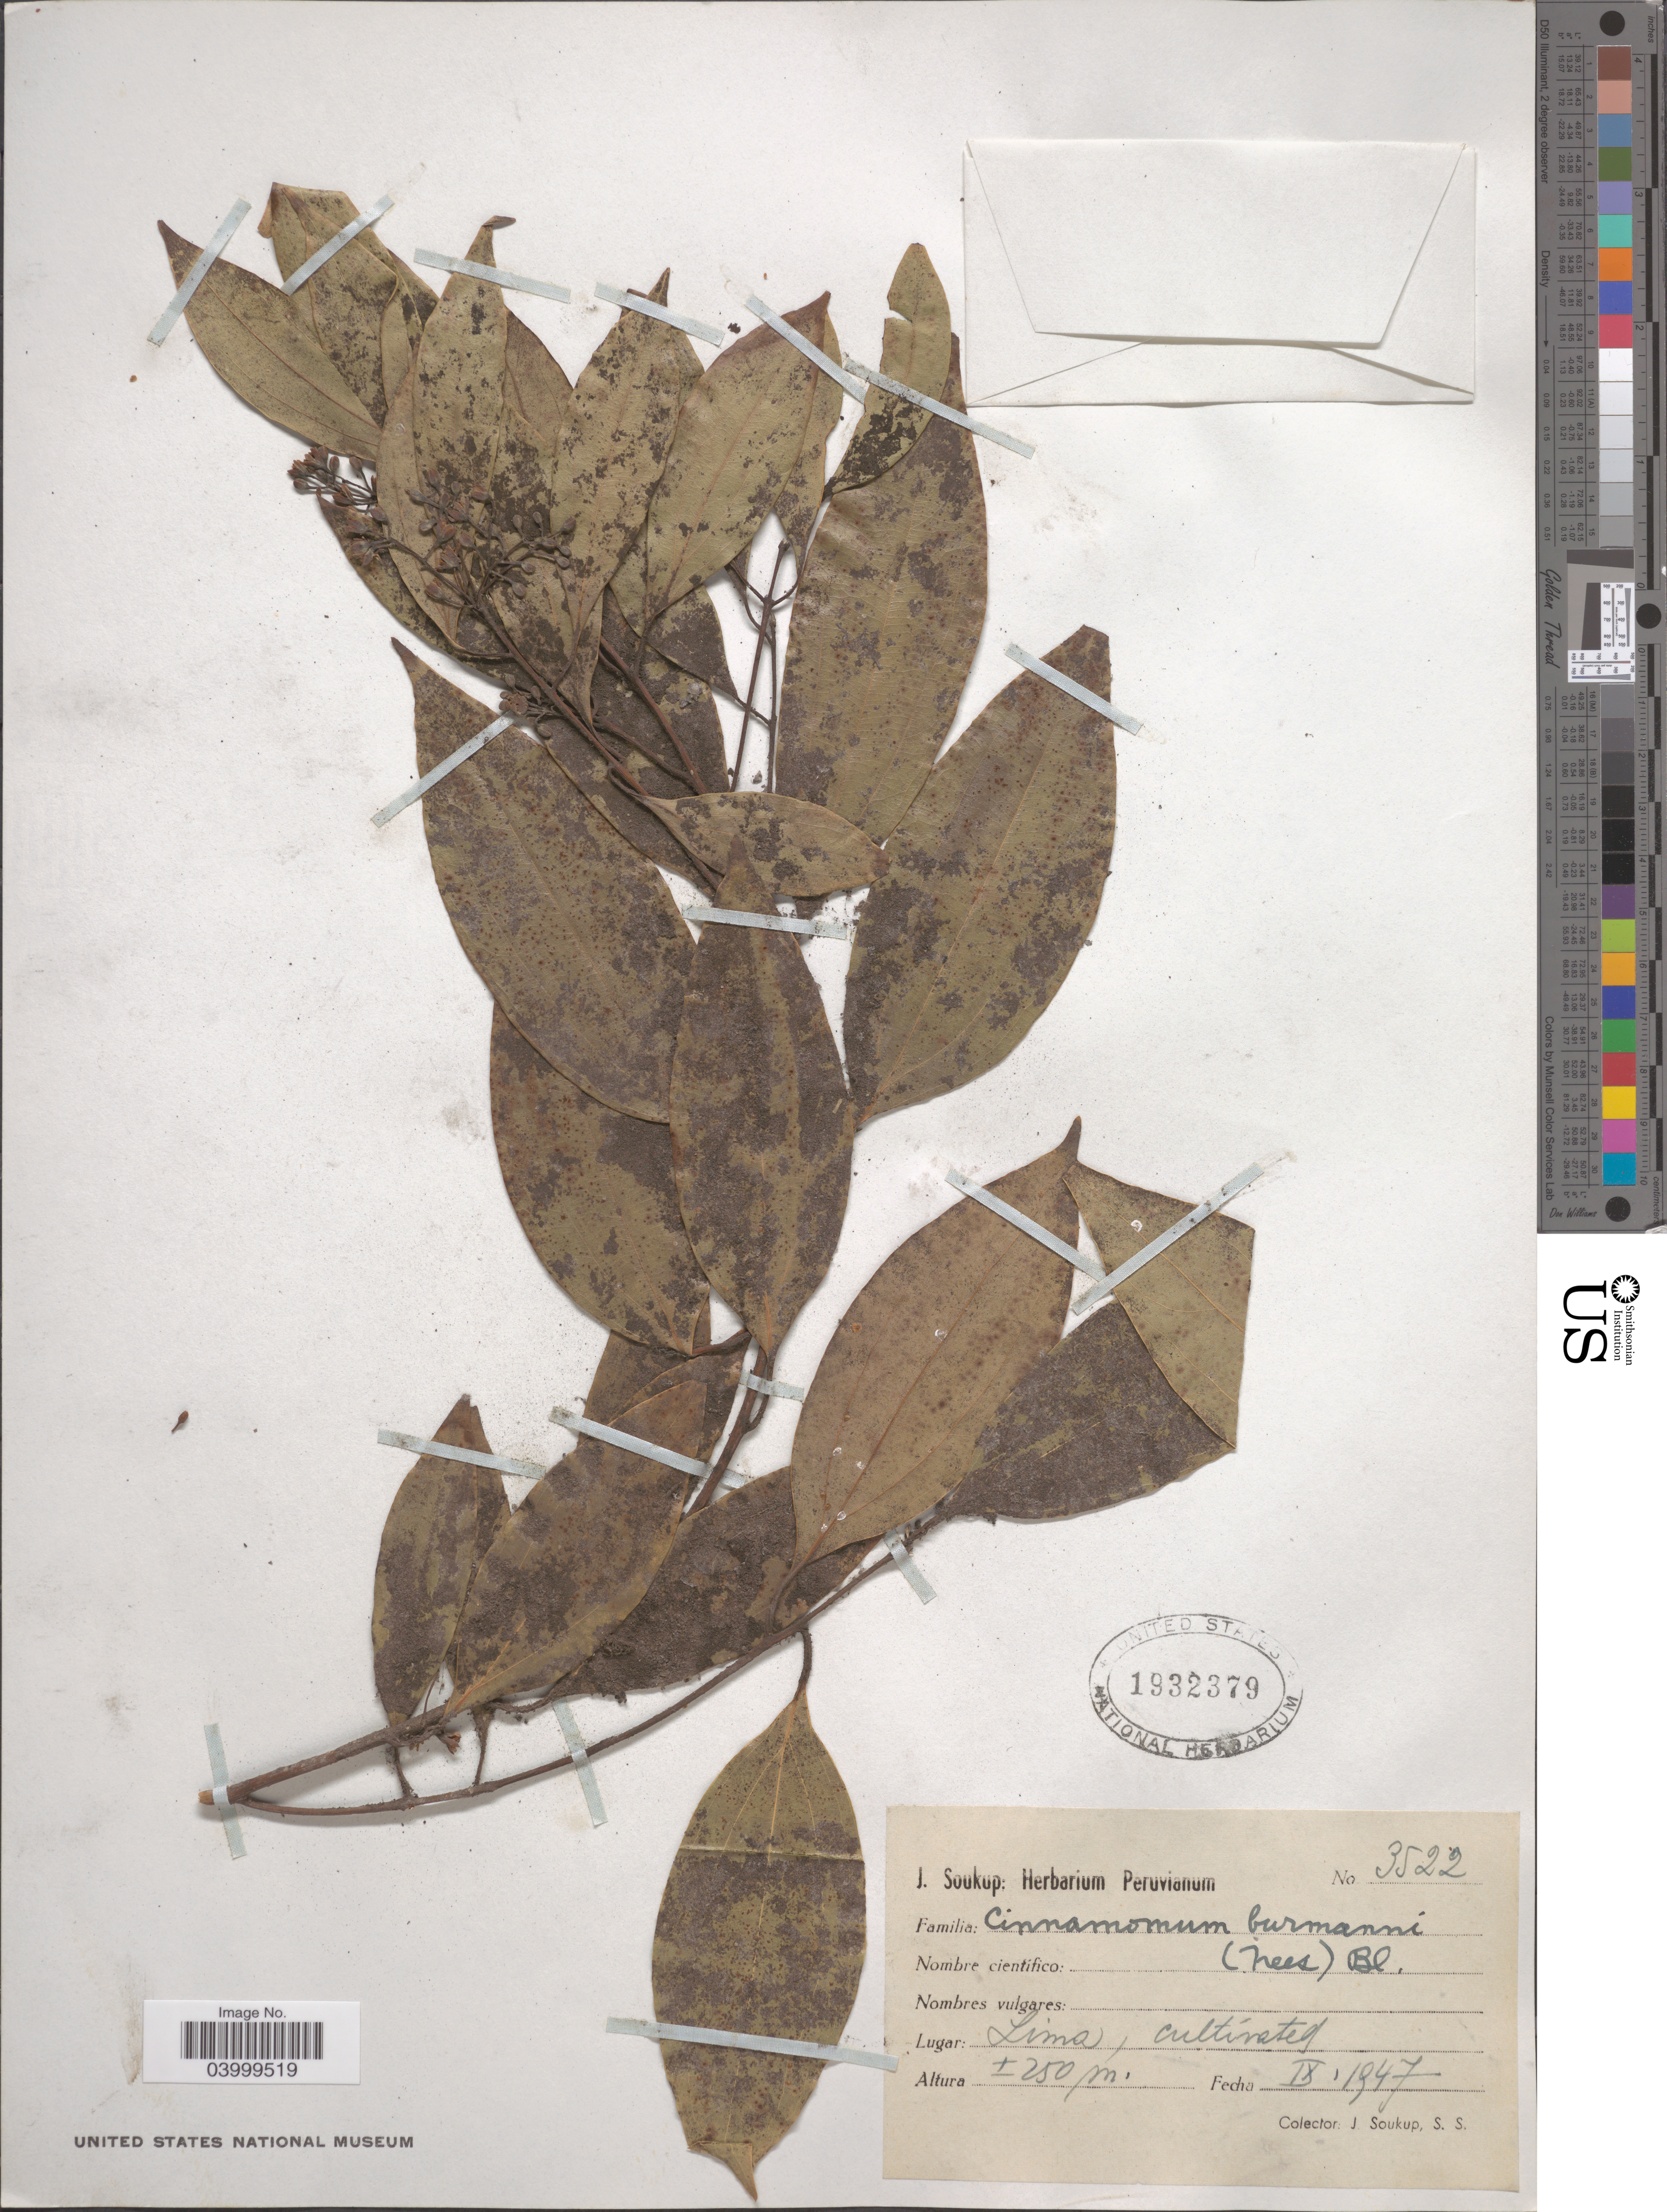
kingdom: Plantae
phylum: Tracheophyta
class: Magnoliopsida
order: Laurales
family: Lauraceae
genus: Cinnamomum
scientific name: Cinnamomum burmannii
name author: (Nees & T. Nees) Blume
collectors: J. Soukup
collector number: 3522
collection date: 1947-09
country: Peru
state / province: Lima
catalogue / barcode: US 1932379